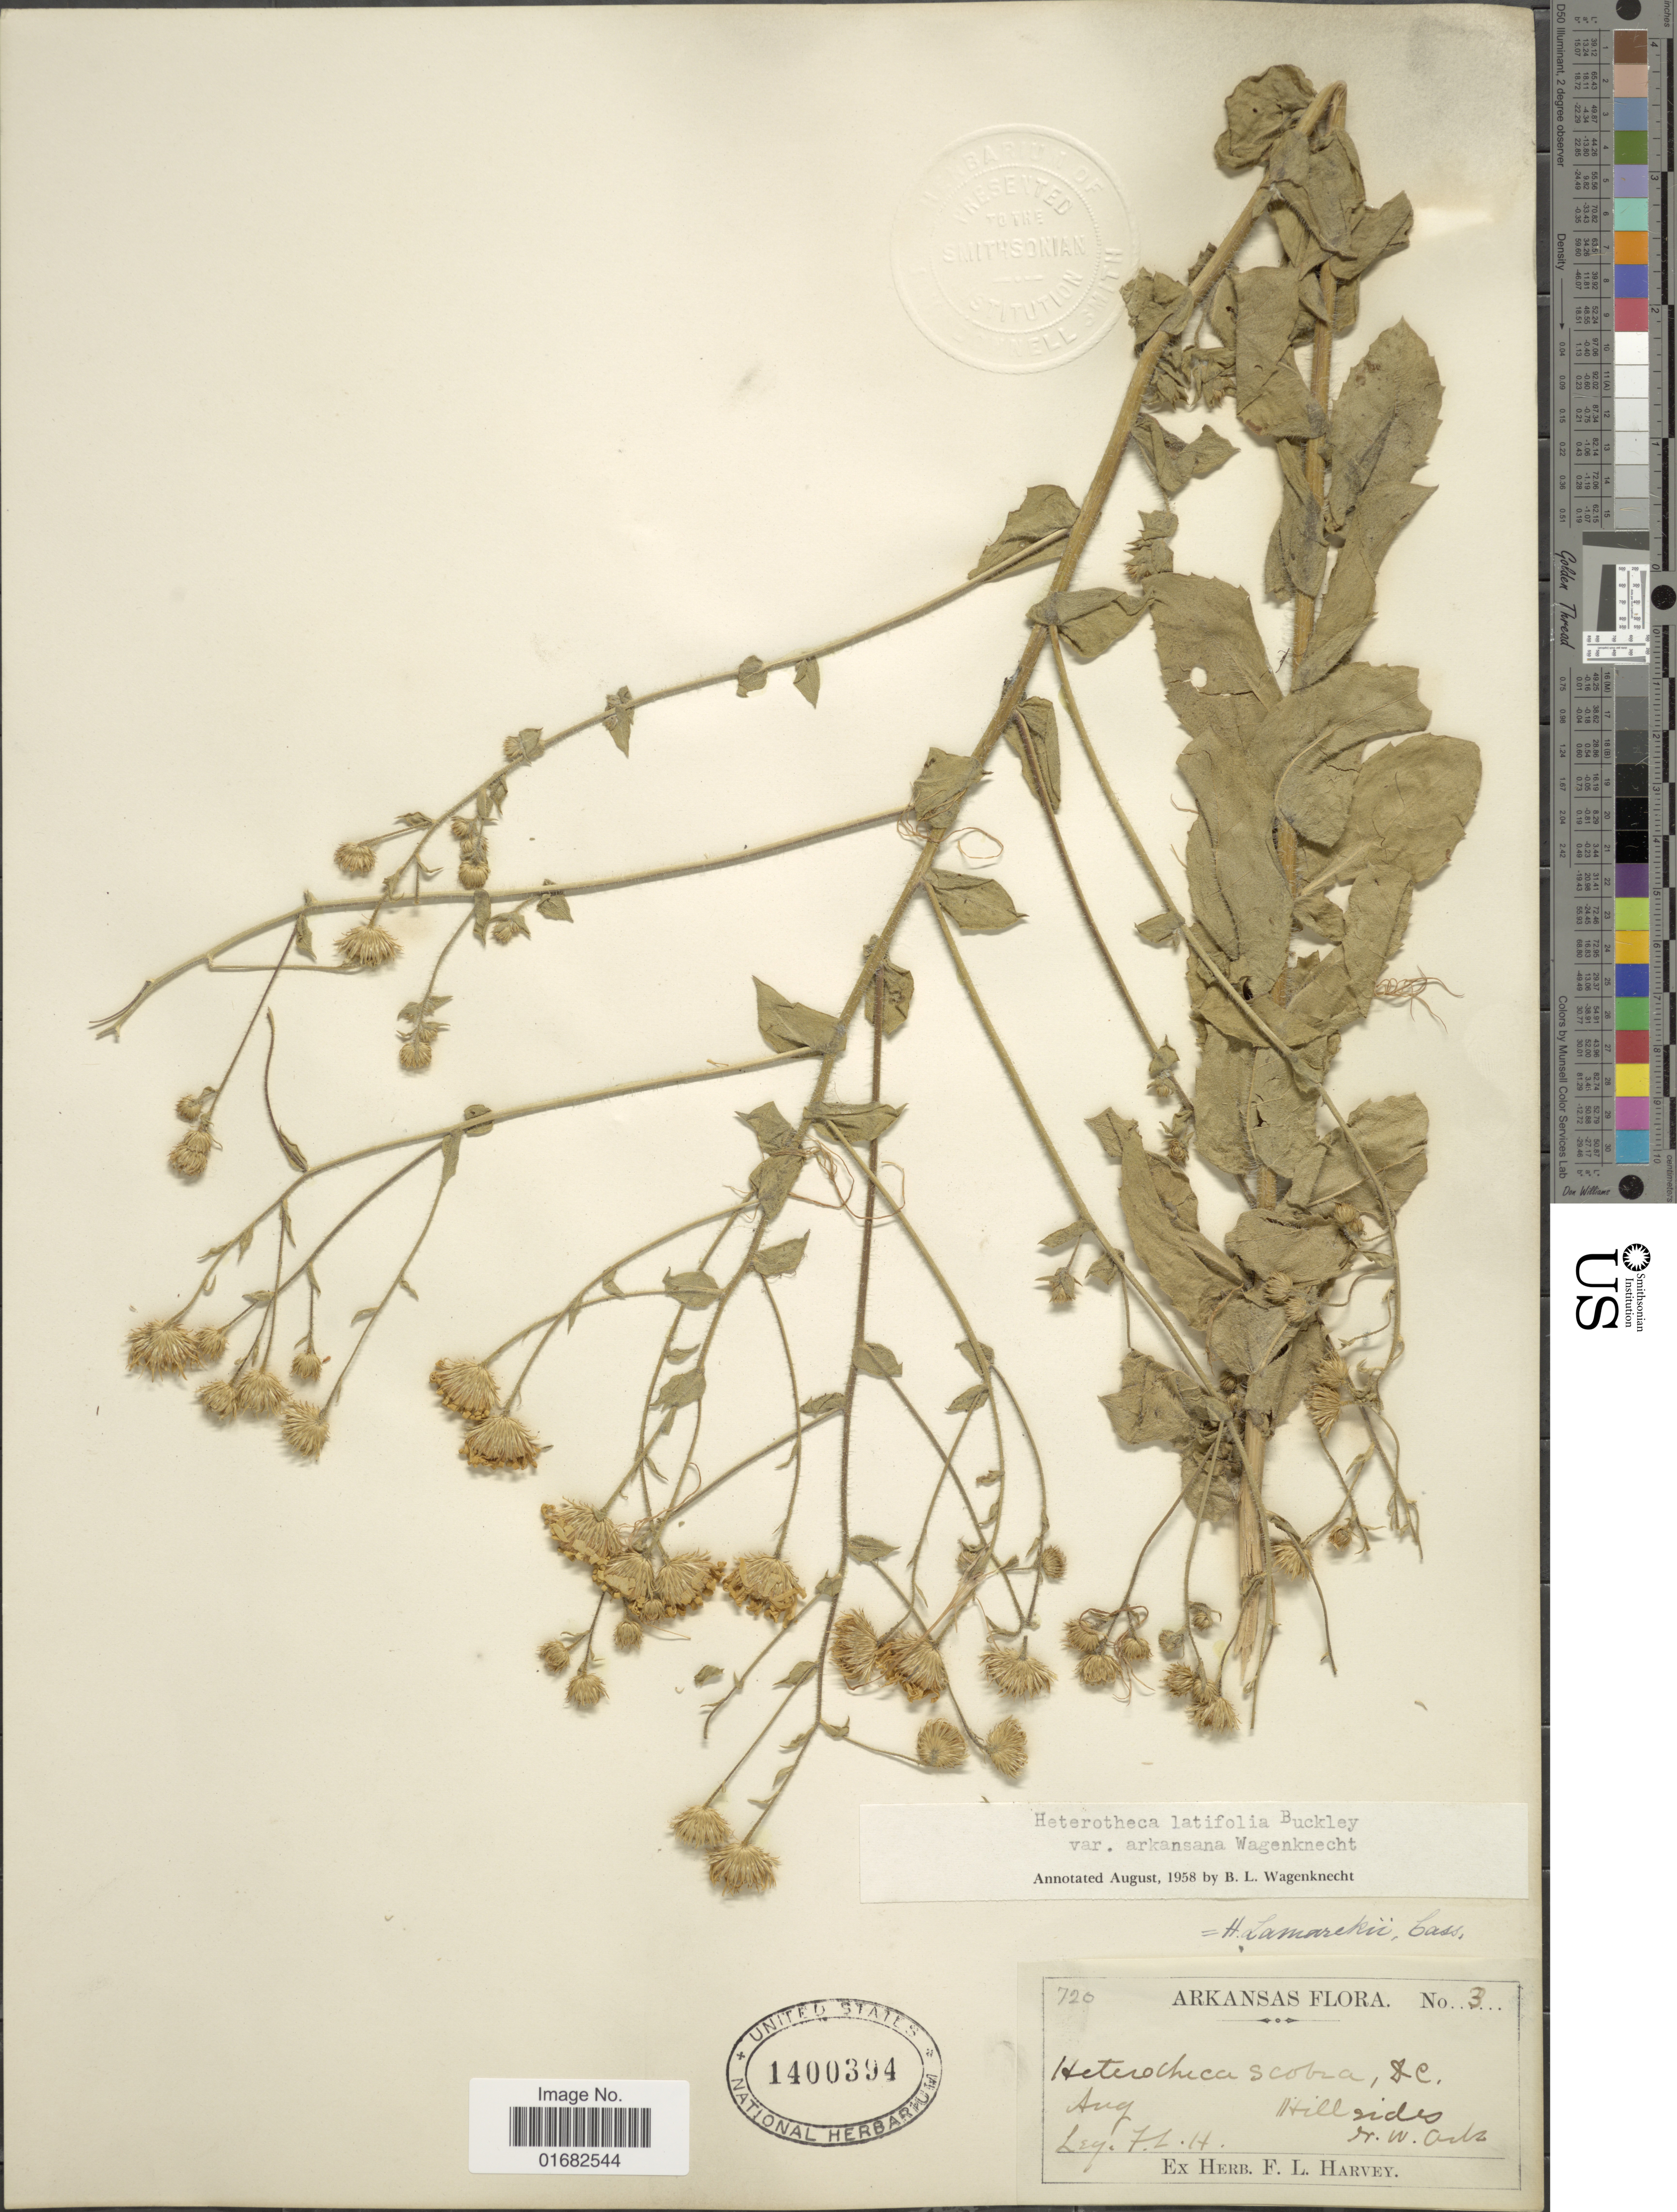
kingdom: Plantae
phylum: Tracheophyta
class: Magnoliopsida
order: Asterales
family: Asteraceae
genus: Heterotheca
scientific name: Heterotheca latifolia var. arkansana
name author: B. Wagenkn.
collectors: F. L. Harvey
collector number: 3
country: United States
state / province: Arkansas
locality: Hill sides, N. W. Ark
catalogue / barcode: US 1400394